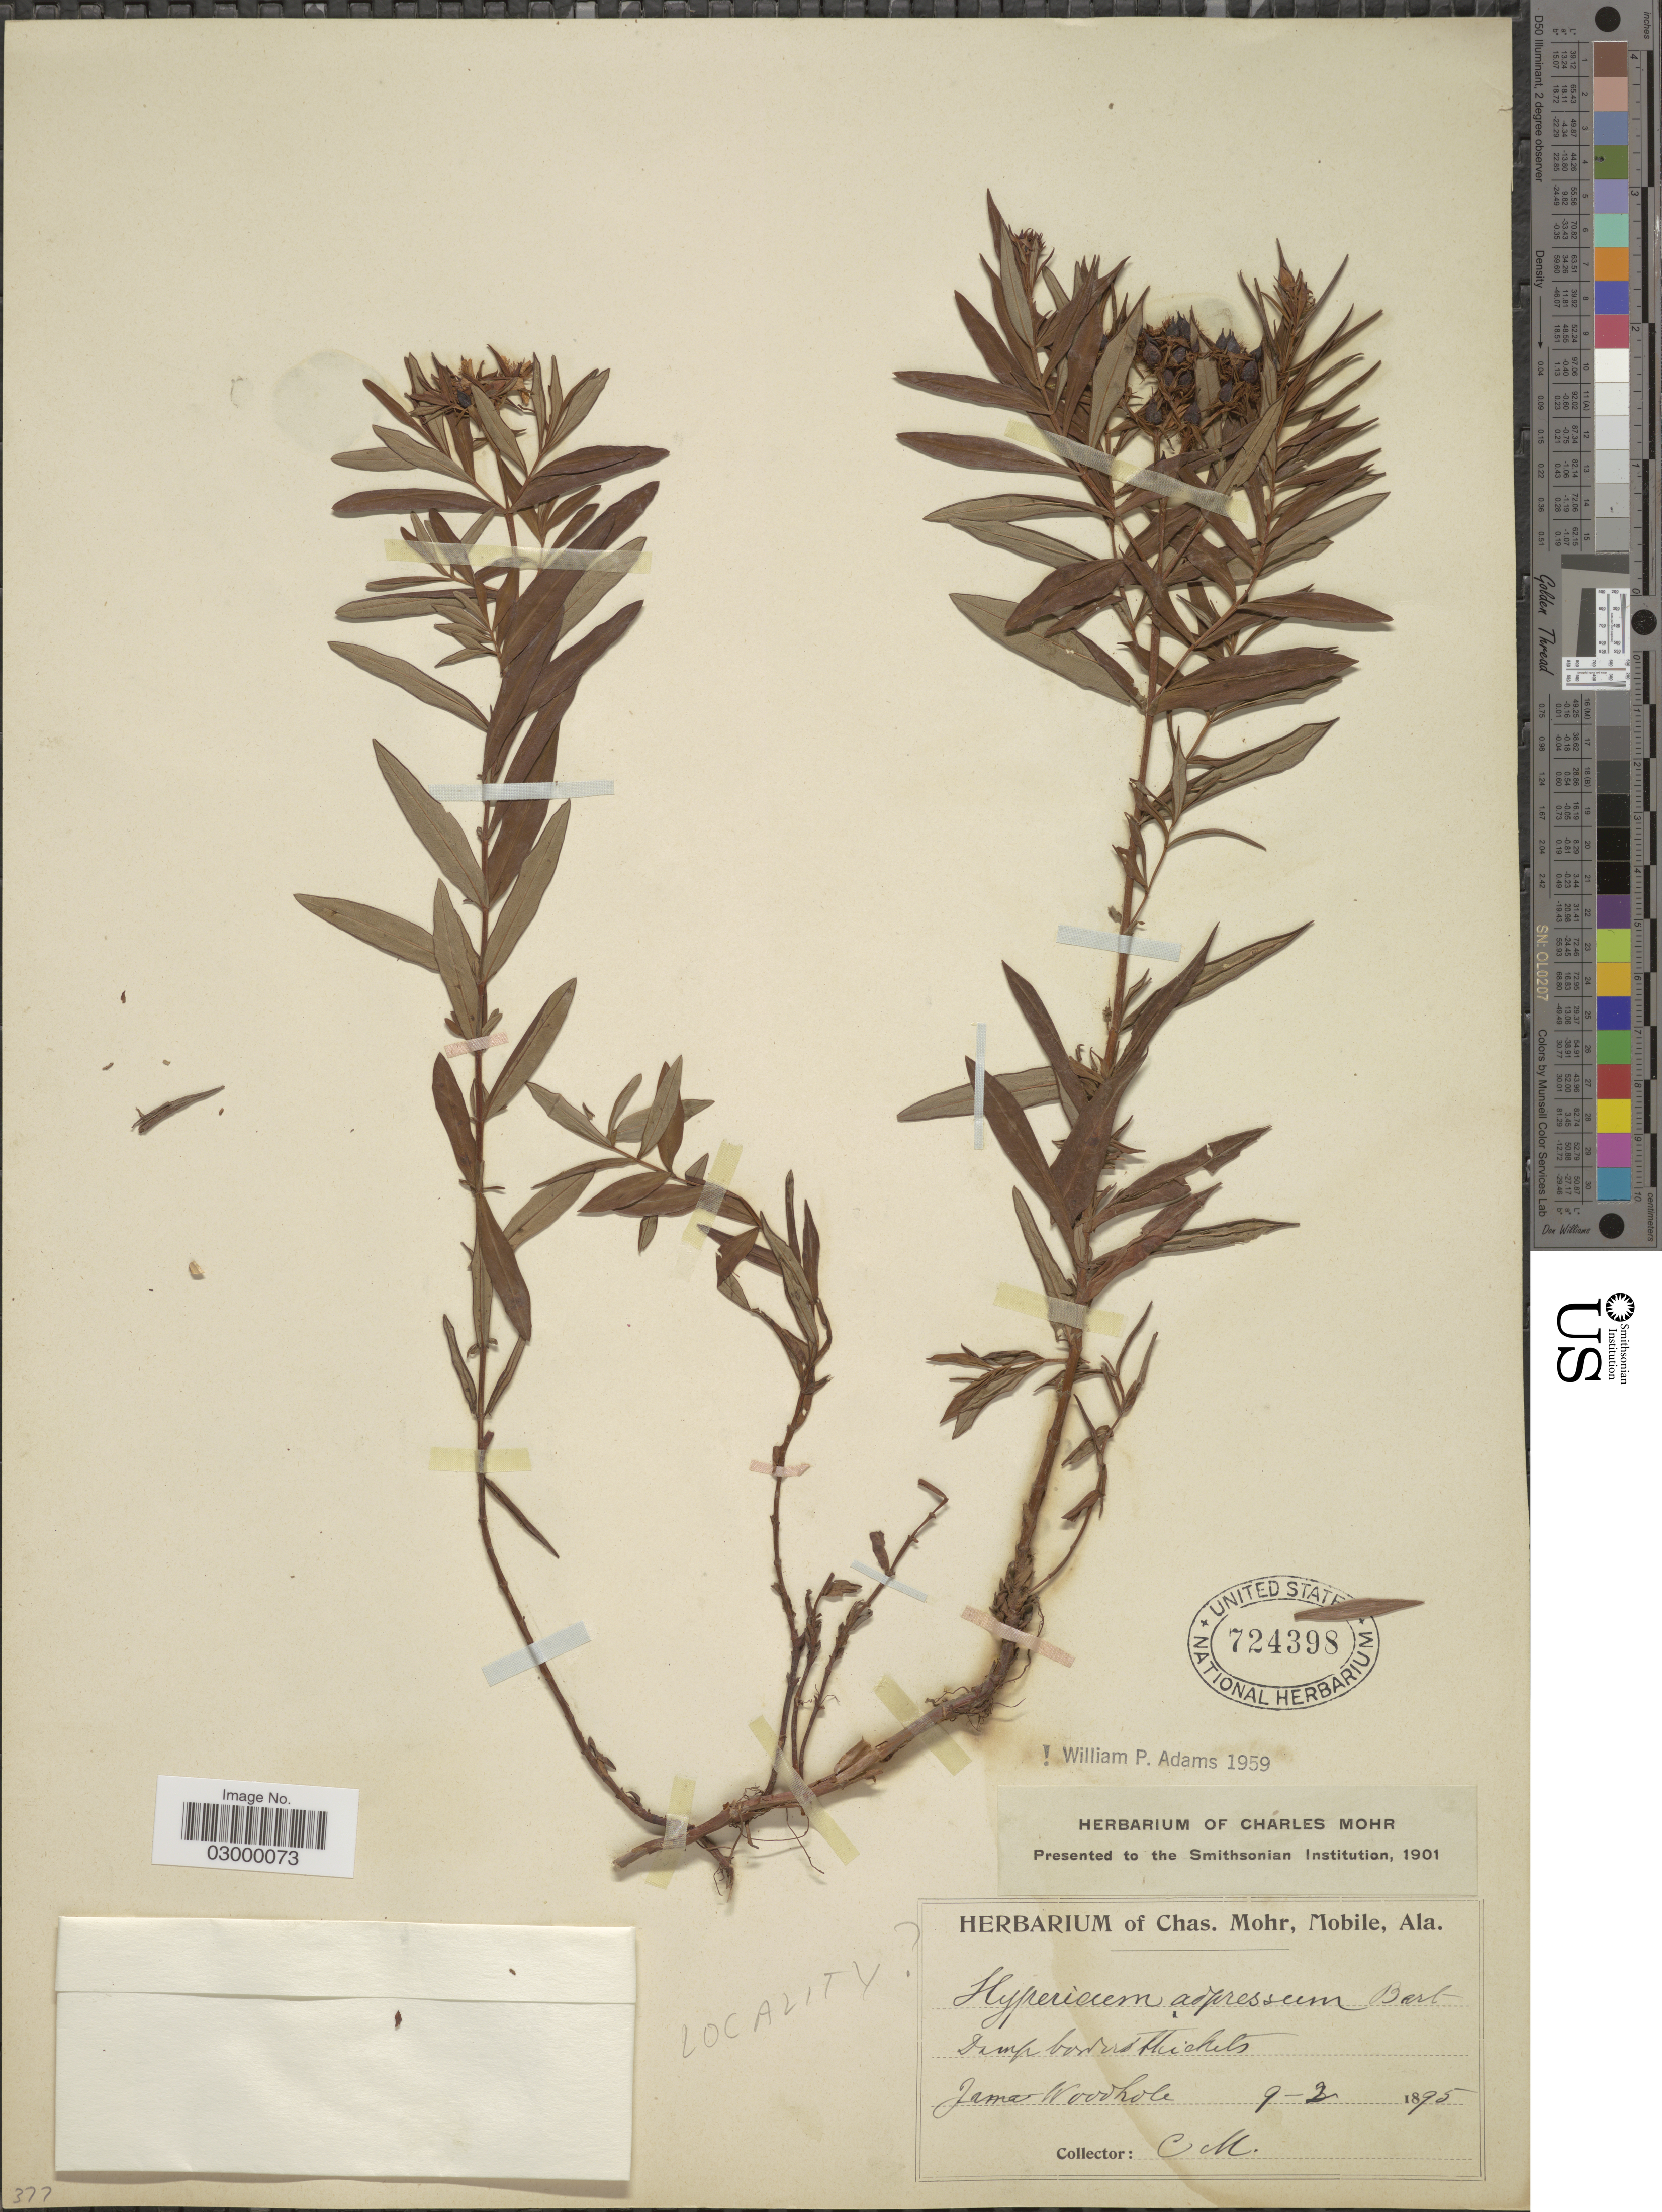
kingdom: Plantae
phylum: Tracheophyta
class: Magnoliopsida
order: Malpighiales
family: Hypericaceae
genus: Hypericum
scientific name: Hypericum adpressum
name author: W.P.C. Barton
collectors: C. T. Mohr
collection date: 1895-09-02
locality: Jama Woodhole.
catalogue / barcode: US 724398